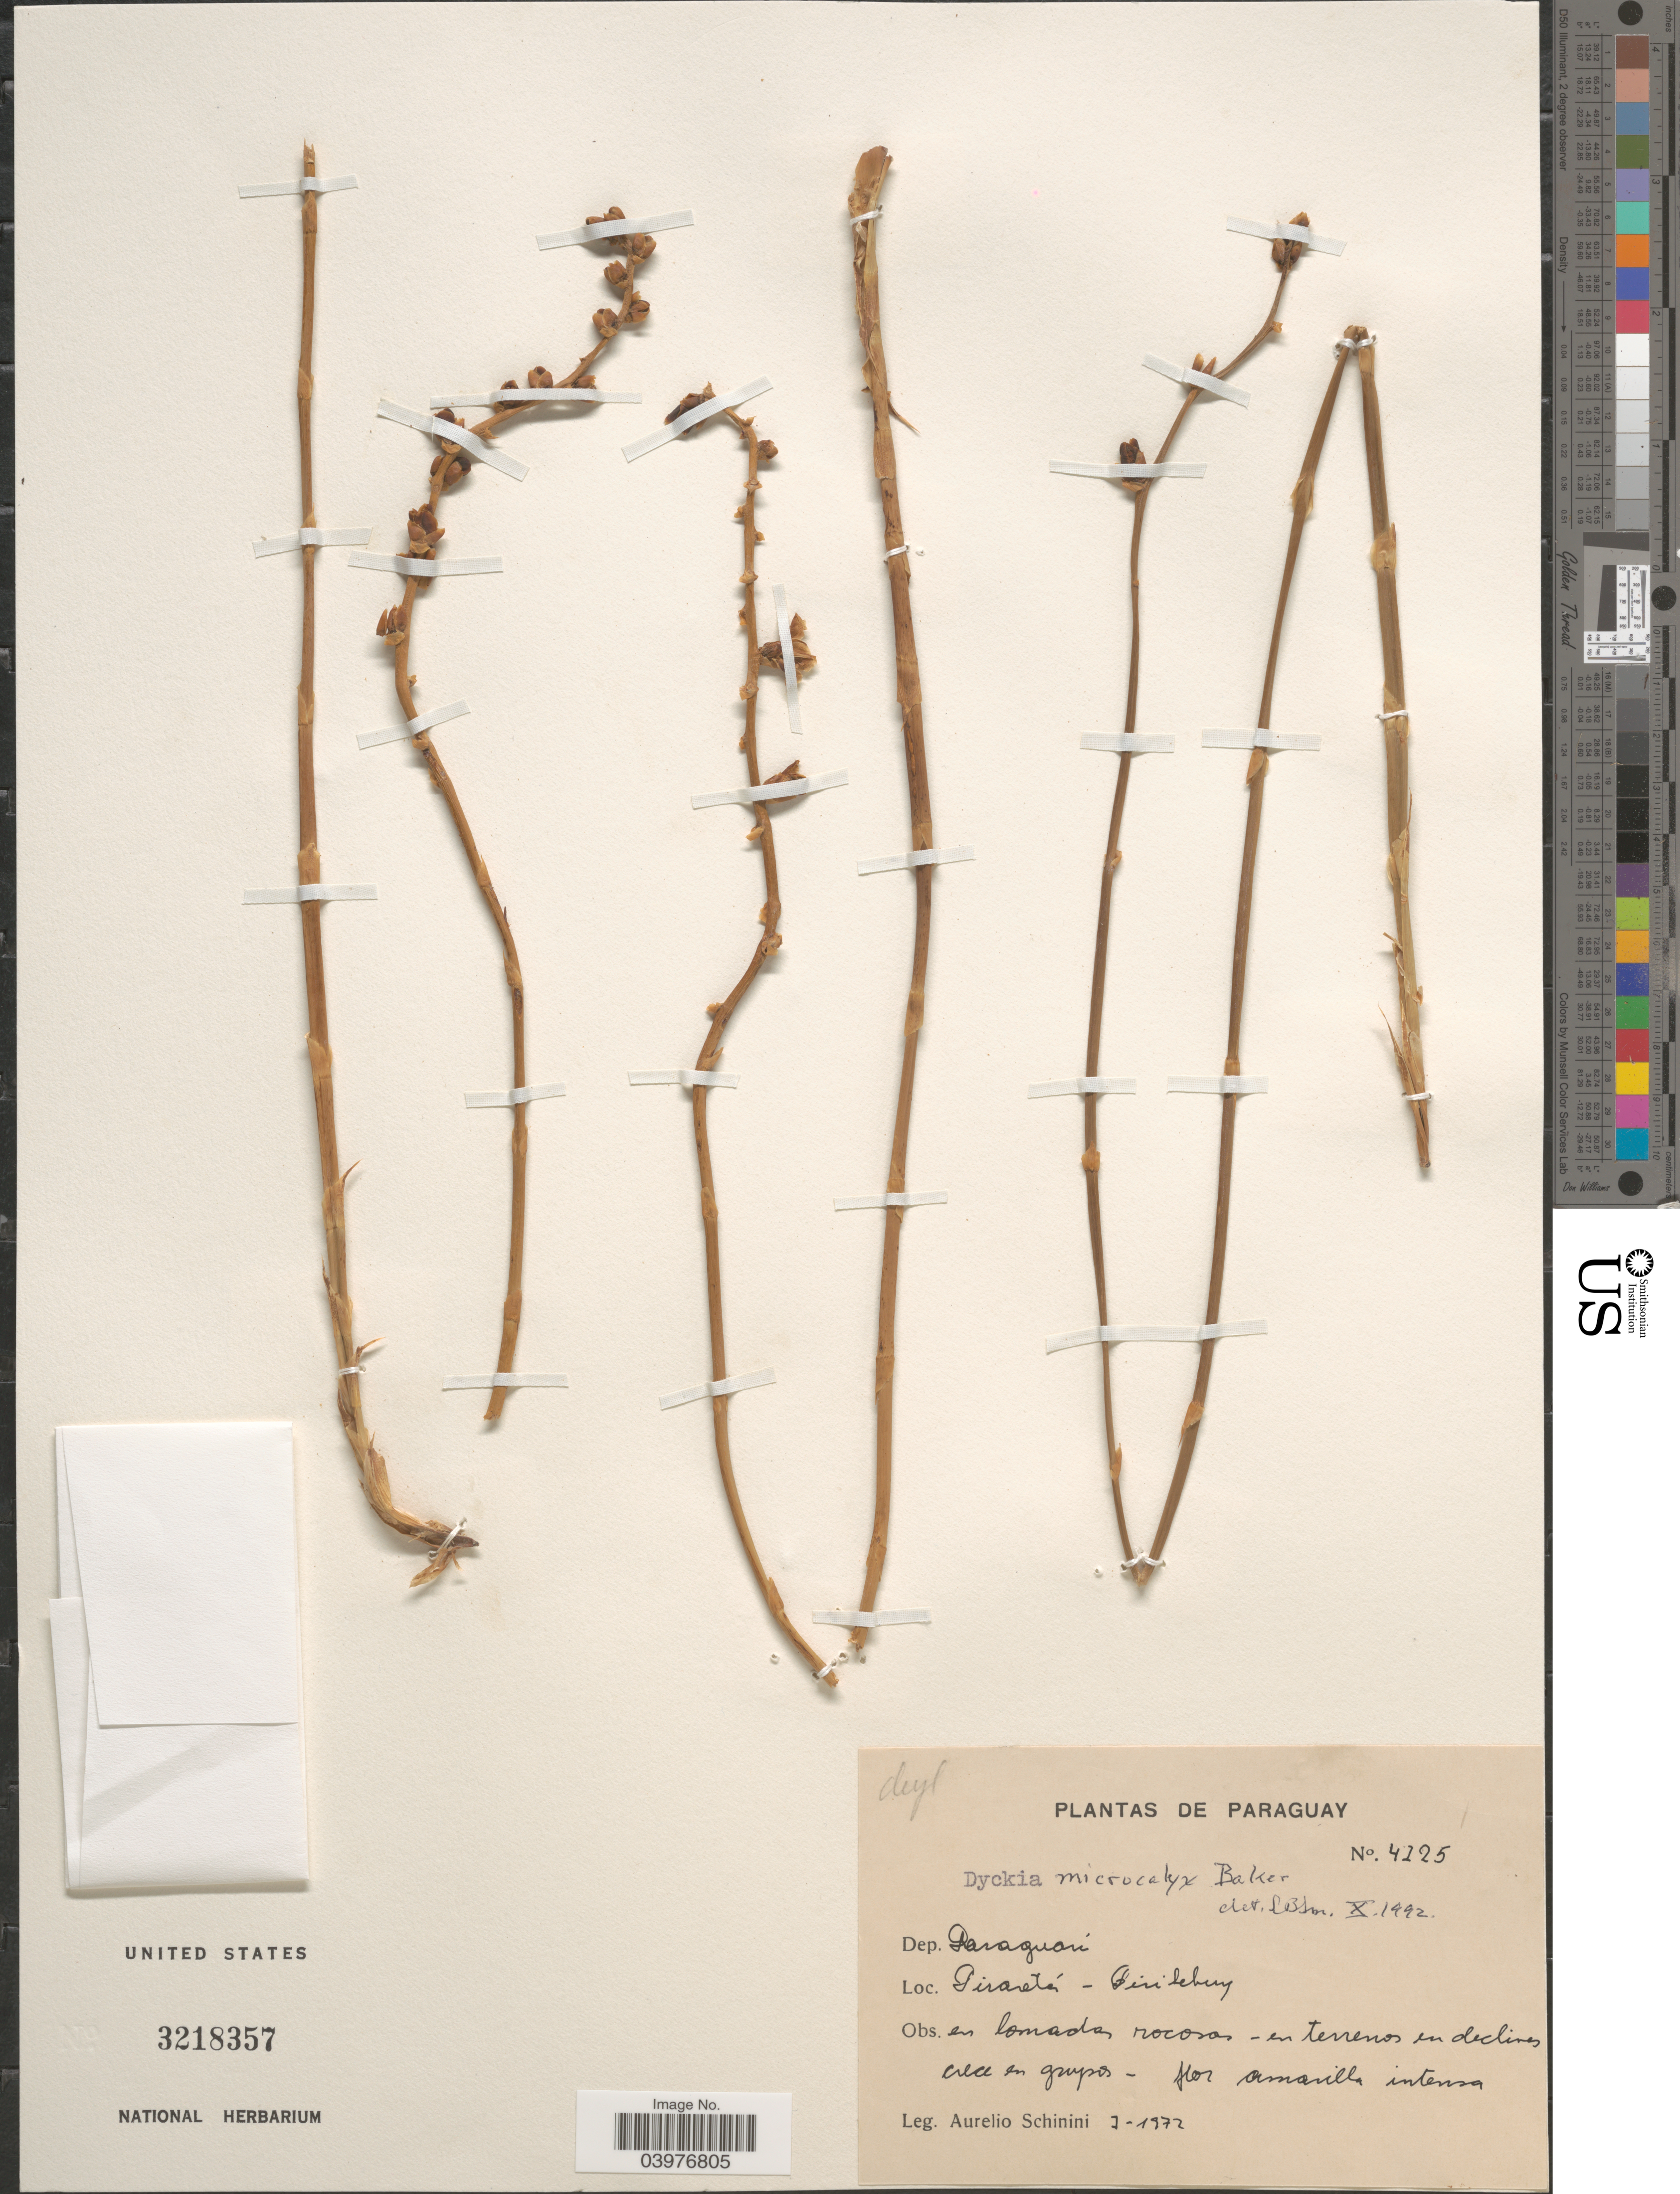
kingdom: Plantae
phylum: Tracheophyta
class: Liliopsida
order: Poales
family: Bromeliaceae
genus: Dyckia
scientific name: Dyckia microcalyx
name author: Baker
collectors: A. Schinini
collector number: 4125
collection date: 1972-01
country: Paraguay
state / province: Paraguari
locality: Dep. Paraguarí. Piraretá-Pirilebuy.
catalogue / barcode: US 3218357